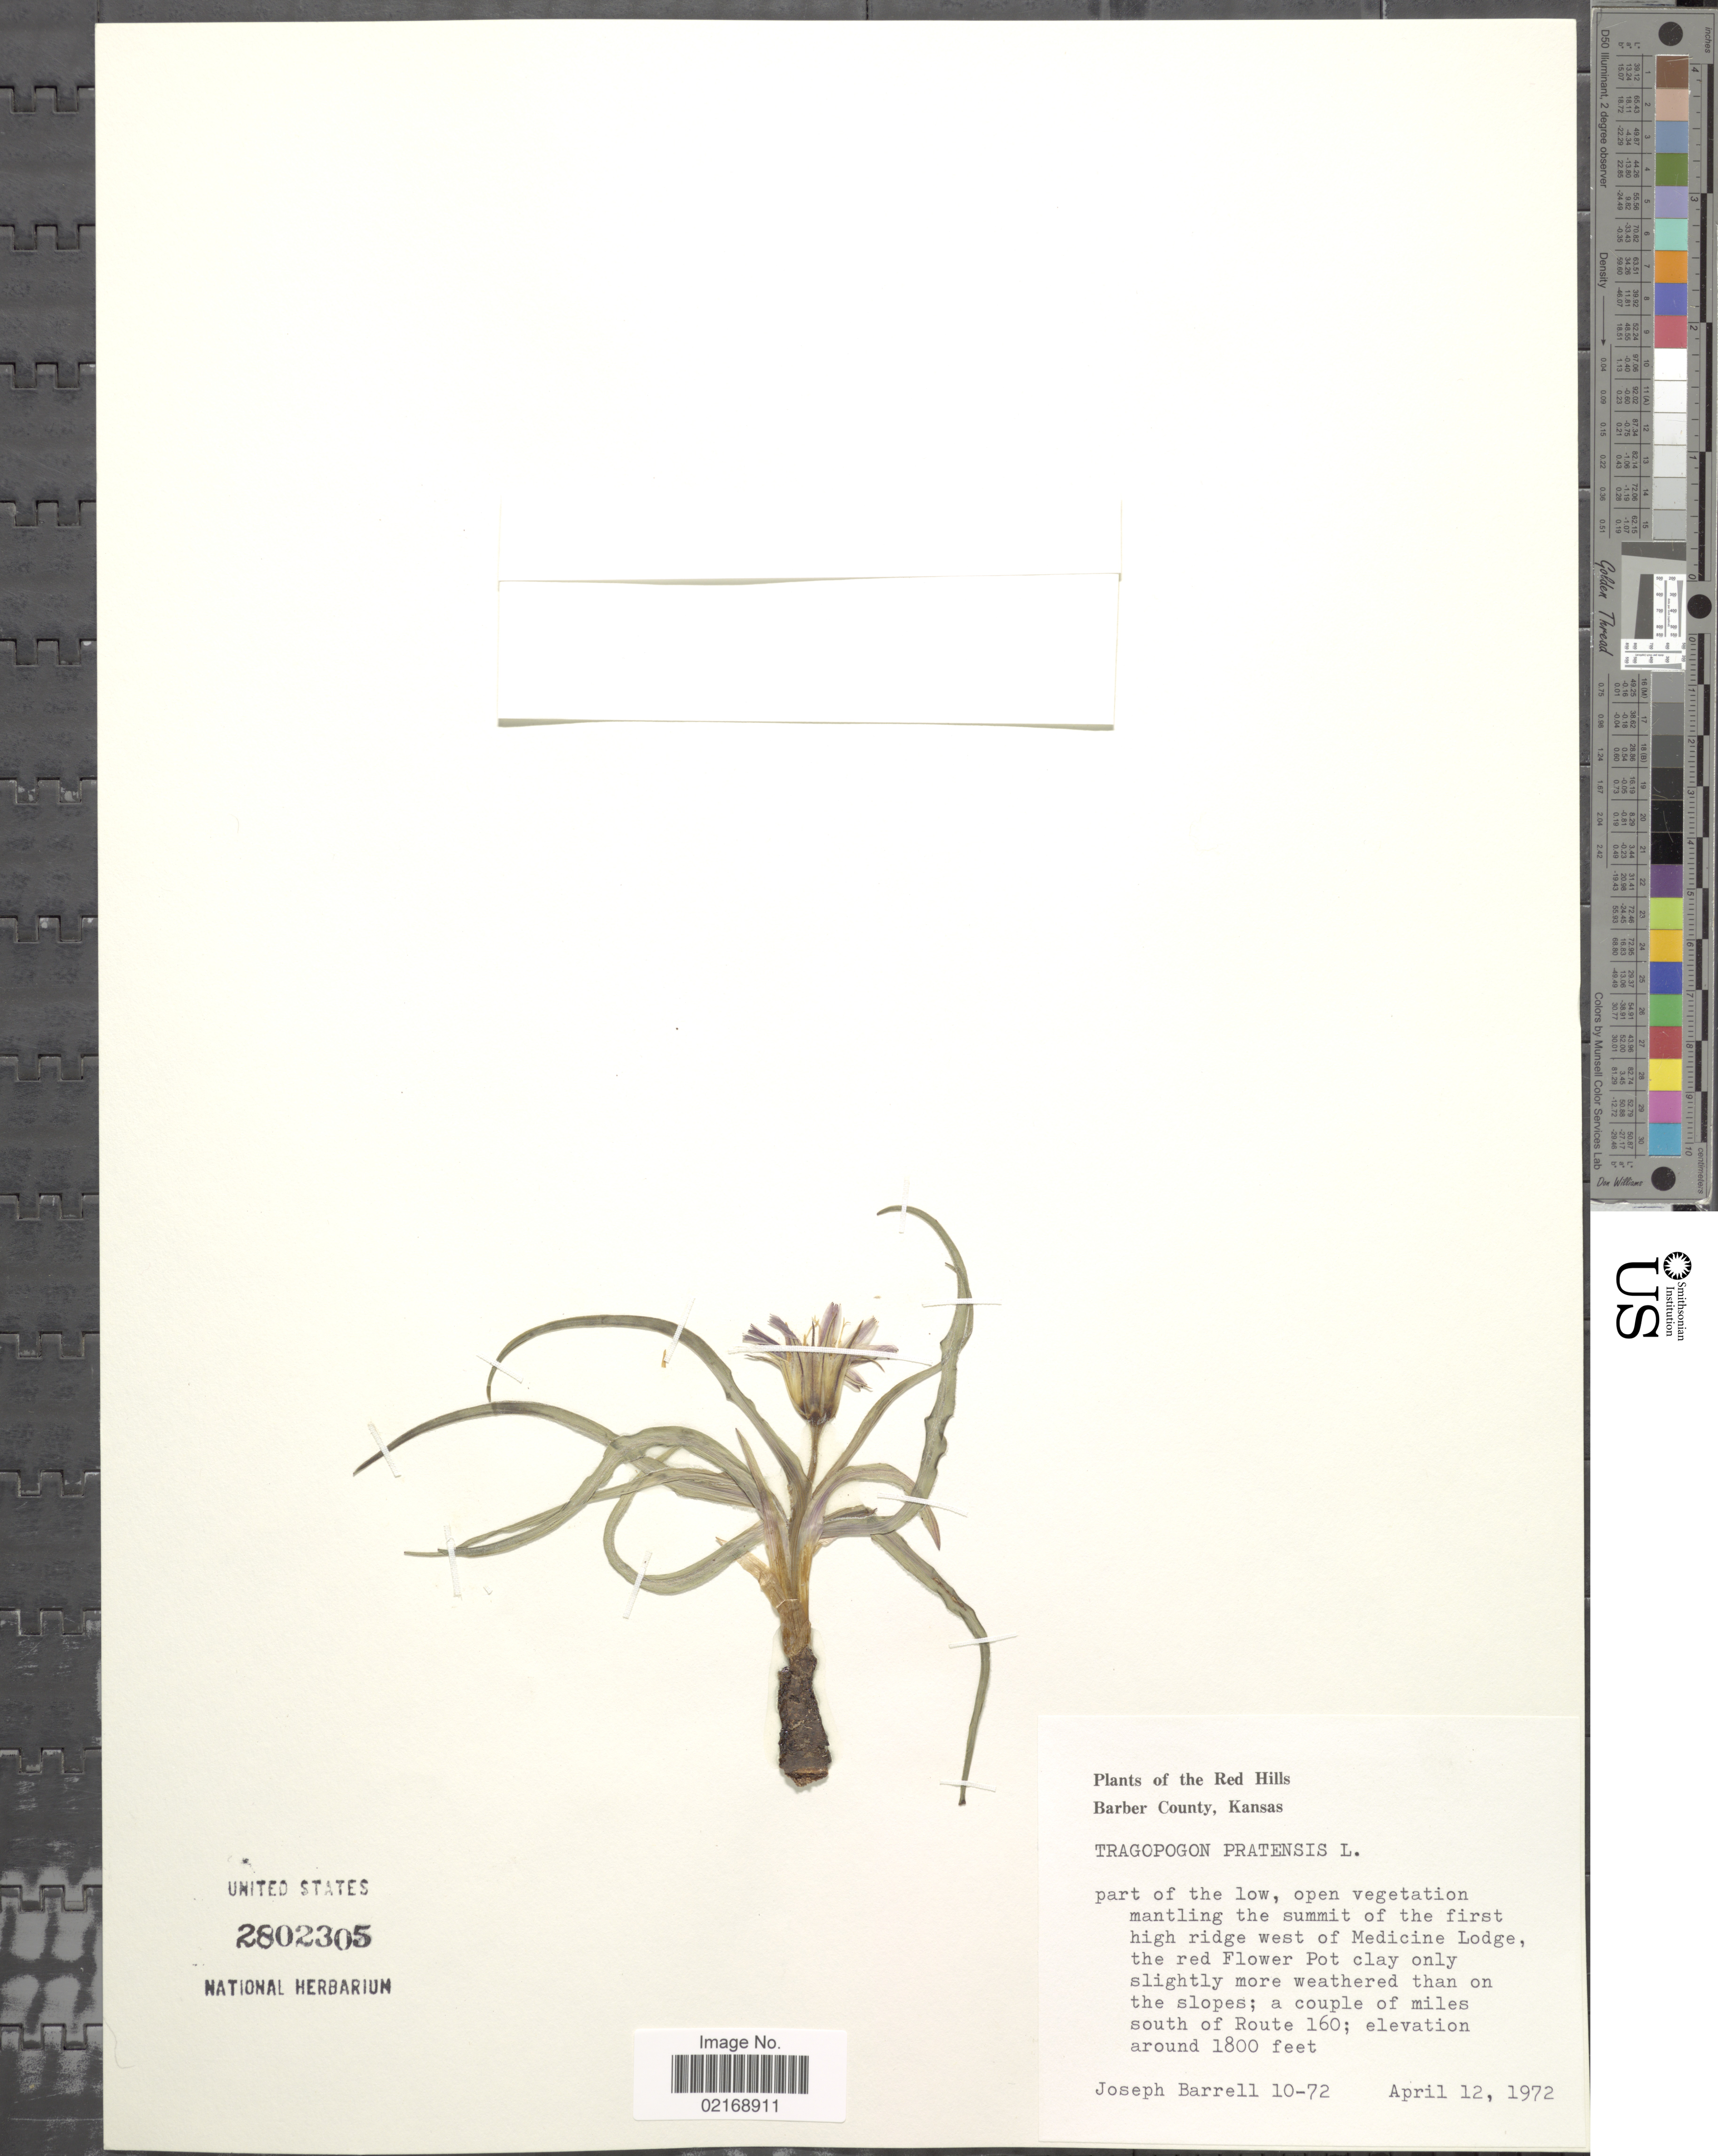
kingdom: Plantae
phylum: Tracheophyta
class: Magnoliopsida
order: Asterales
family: Asteraceae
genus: Tragopogon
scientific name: Tragopogon pratensis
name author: L.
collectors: J. Barrell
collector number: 10-72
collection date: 1972-04-12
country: United States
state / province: Kansas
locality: Red Hills. Barber County. summit of the first high ridge west of Medicine Lodge; a couple of miles south of Route 160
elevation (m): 549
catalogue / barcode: US 2802305